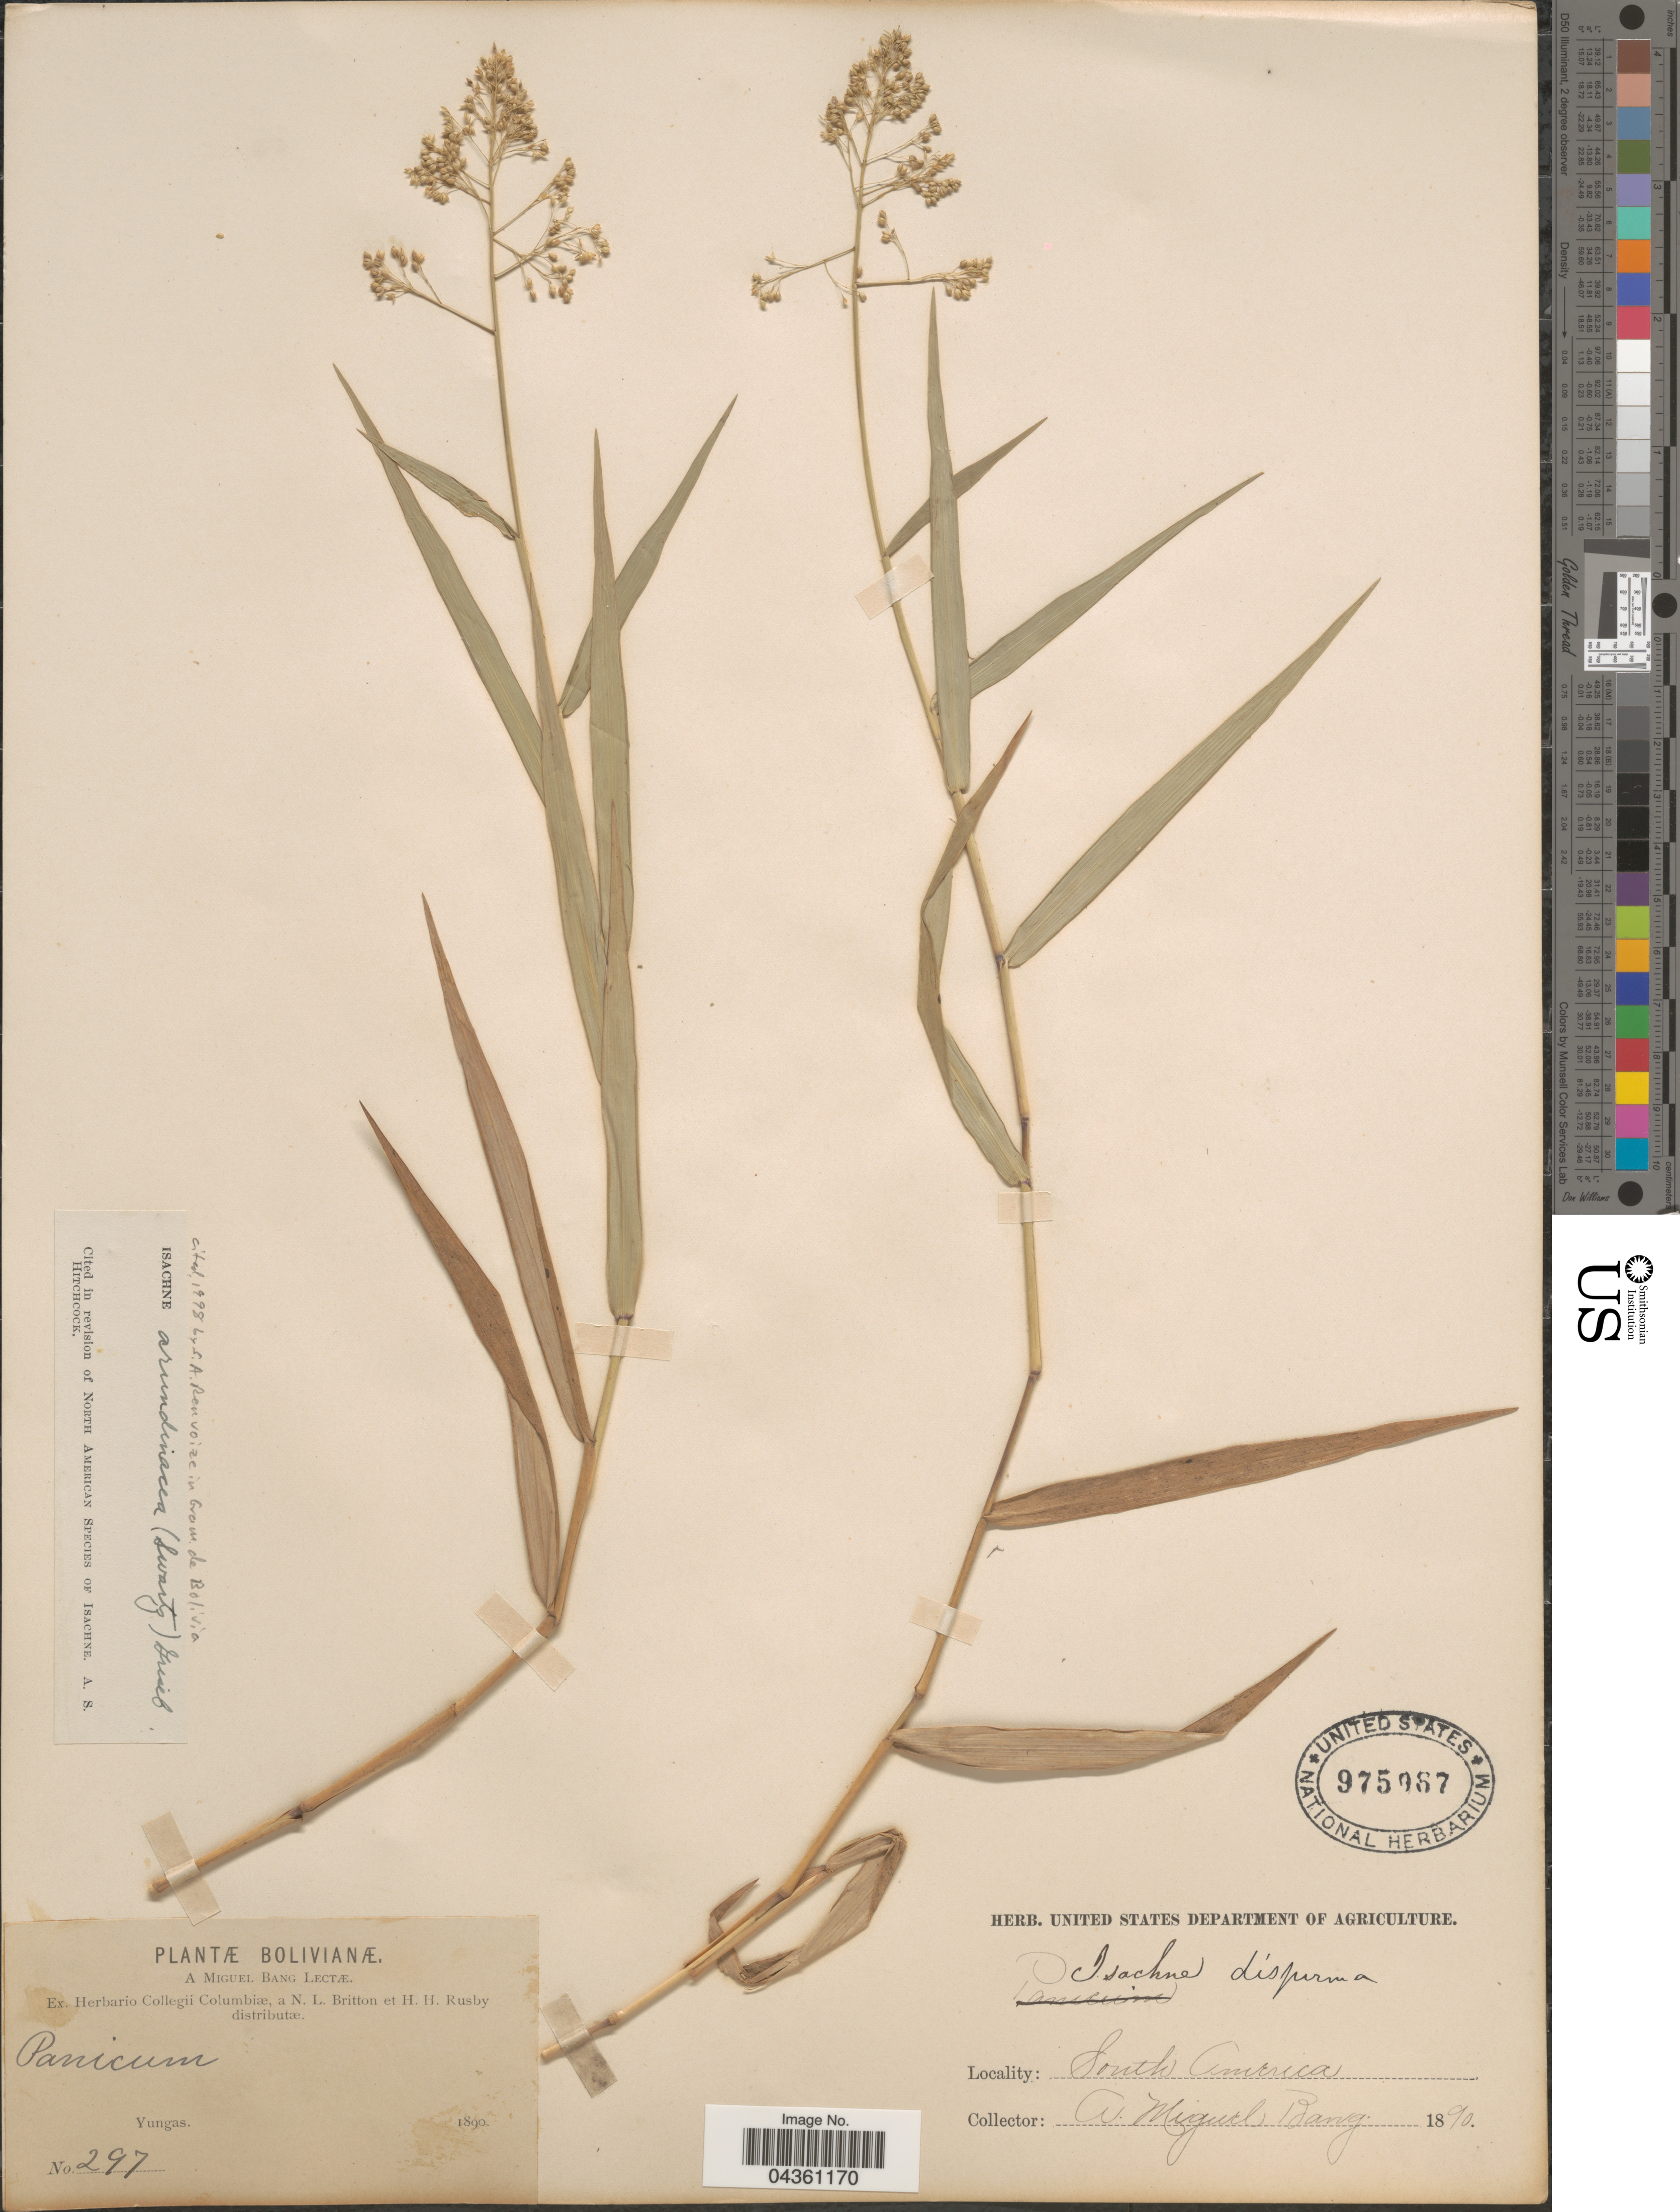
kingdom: Plantae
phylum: Tracheophyta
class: Liliopsida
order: Poales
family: Poaceae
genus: Isachne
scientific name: Isachne arundinacea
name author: (Sw.) Griseb.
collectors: M. Bang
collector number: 297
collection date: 1890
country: Bolivia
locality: Yungas.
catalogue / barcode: US 975967